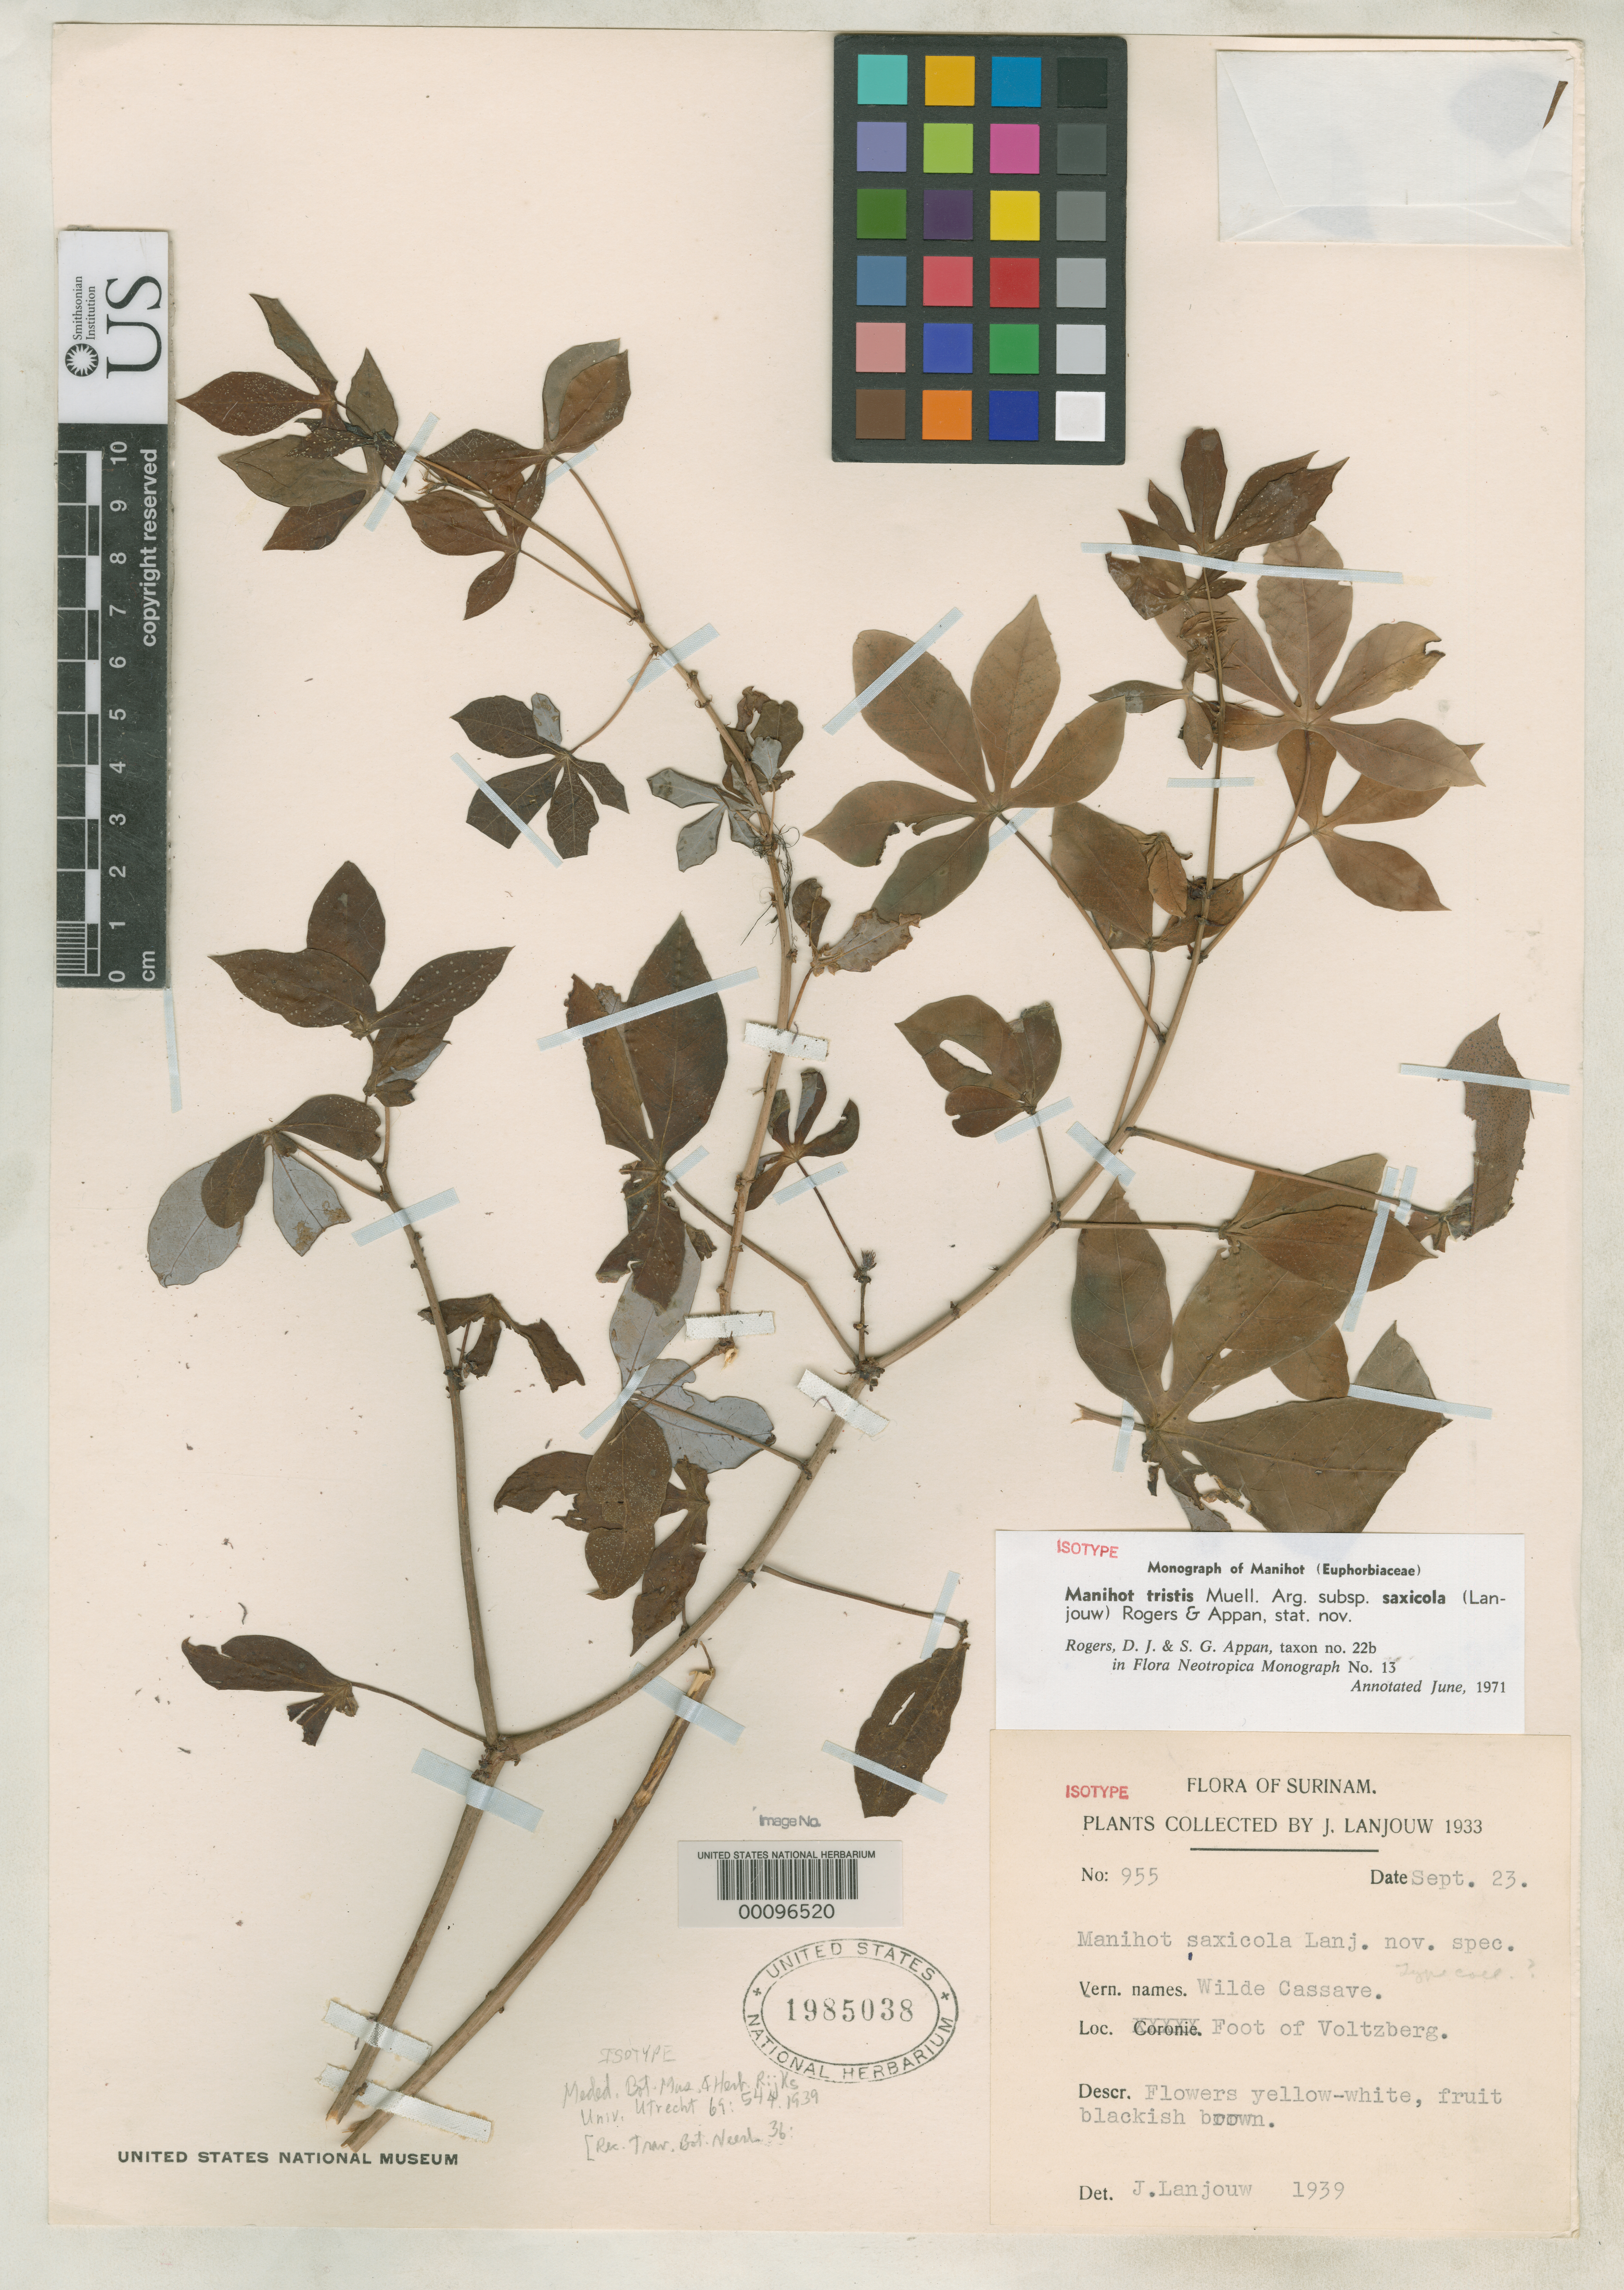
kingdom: Plantae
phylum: Tracheophyta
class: Magnoliopsida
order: Malpighiales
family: Euphorbiaceae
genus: Manihot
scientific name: Manihot saxicola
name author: Lanj.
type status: Isotype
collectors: J. Lanjouw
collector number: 955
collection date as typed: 23 Sep 1933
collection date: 1933-09-23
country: Suriname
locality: Voltzberg foot.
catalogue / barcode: US 1985038